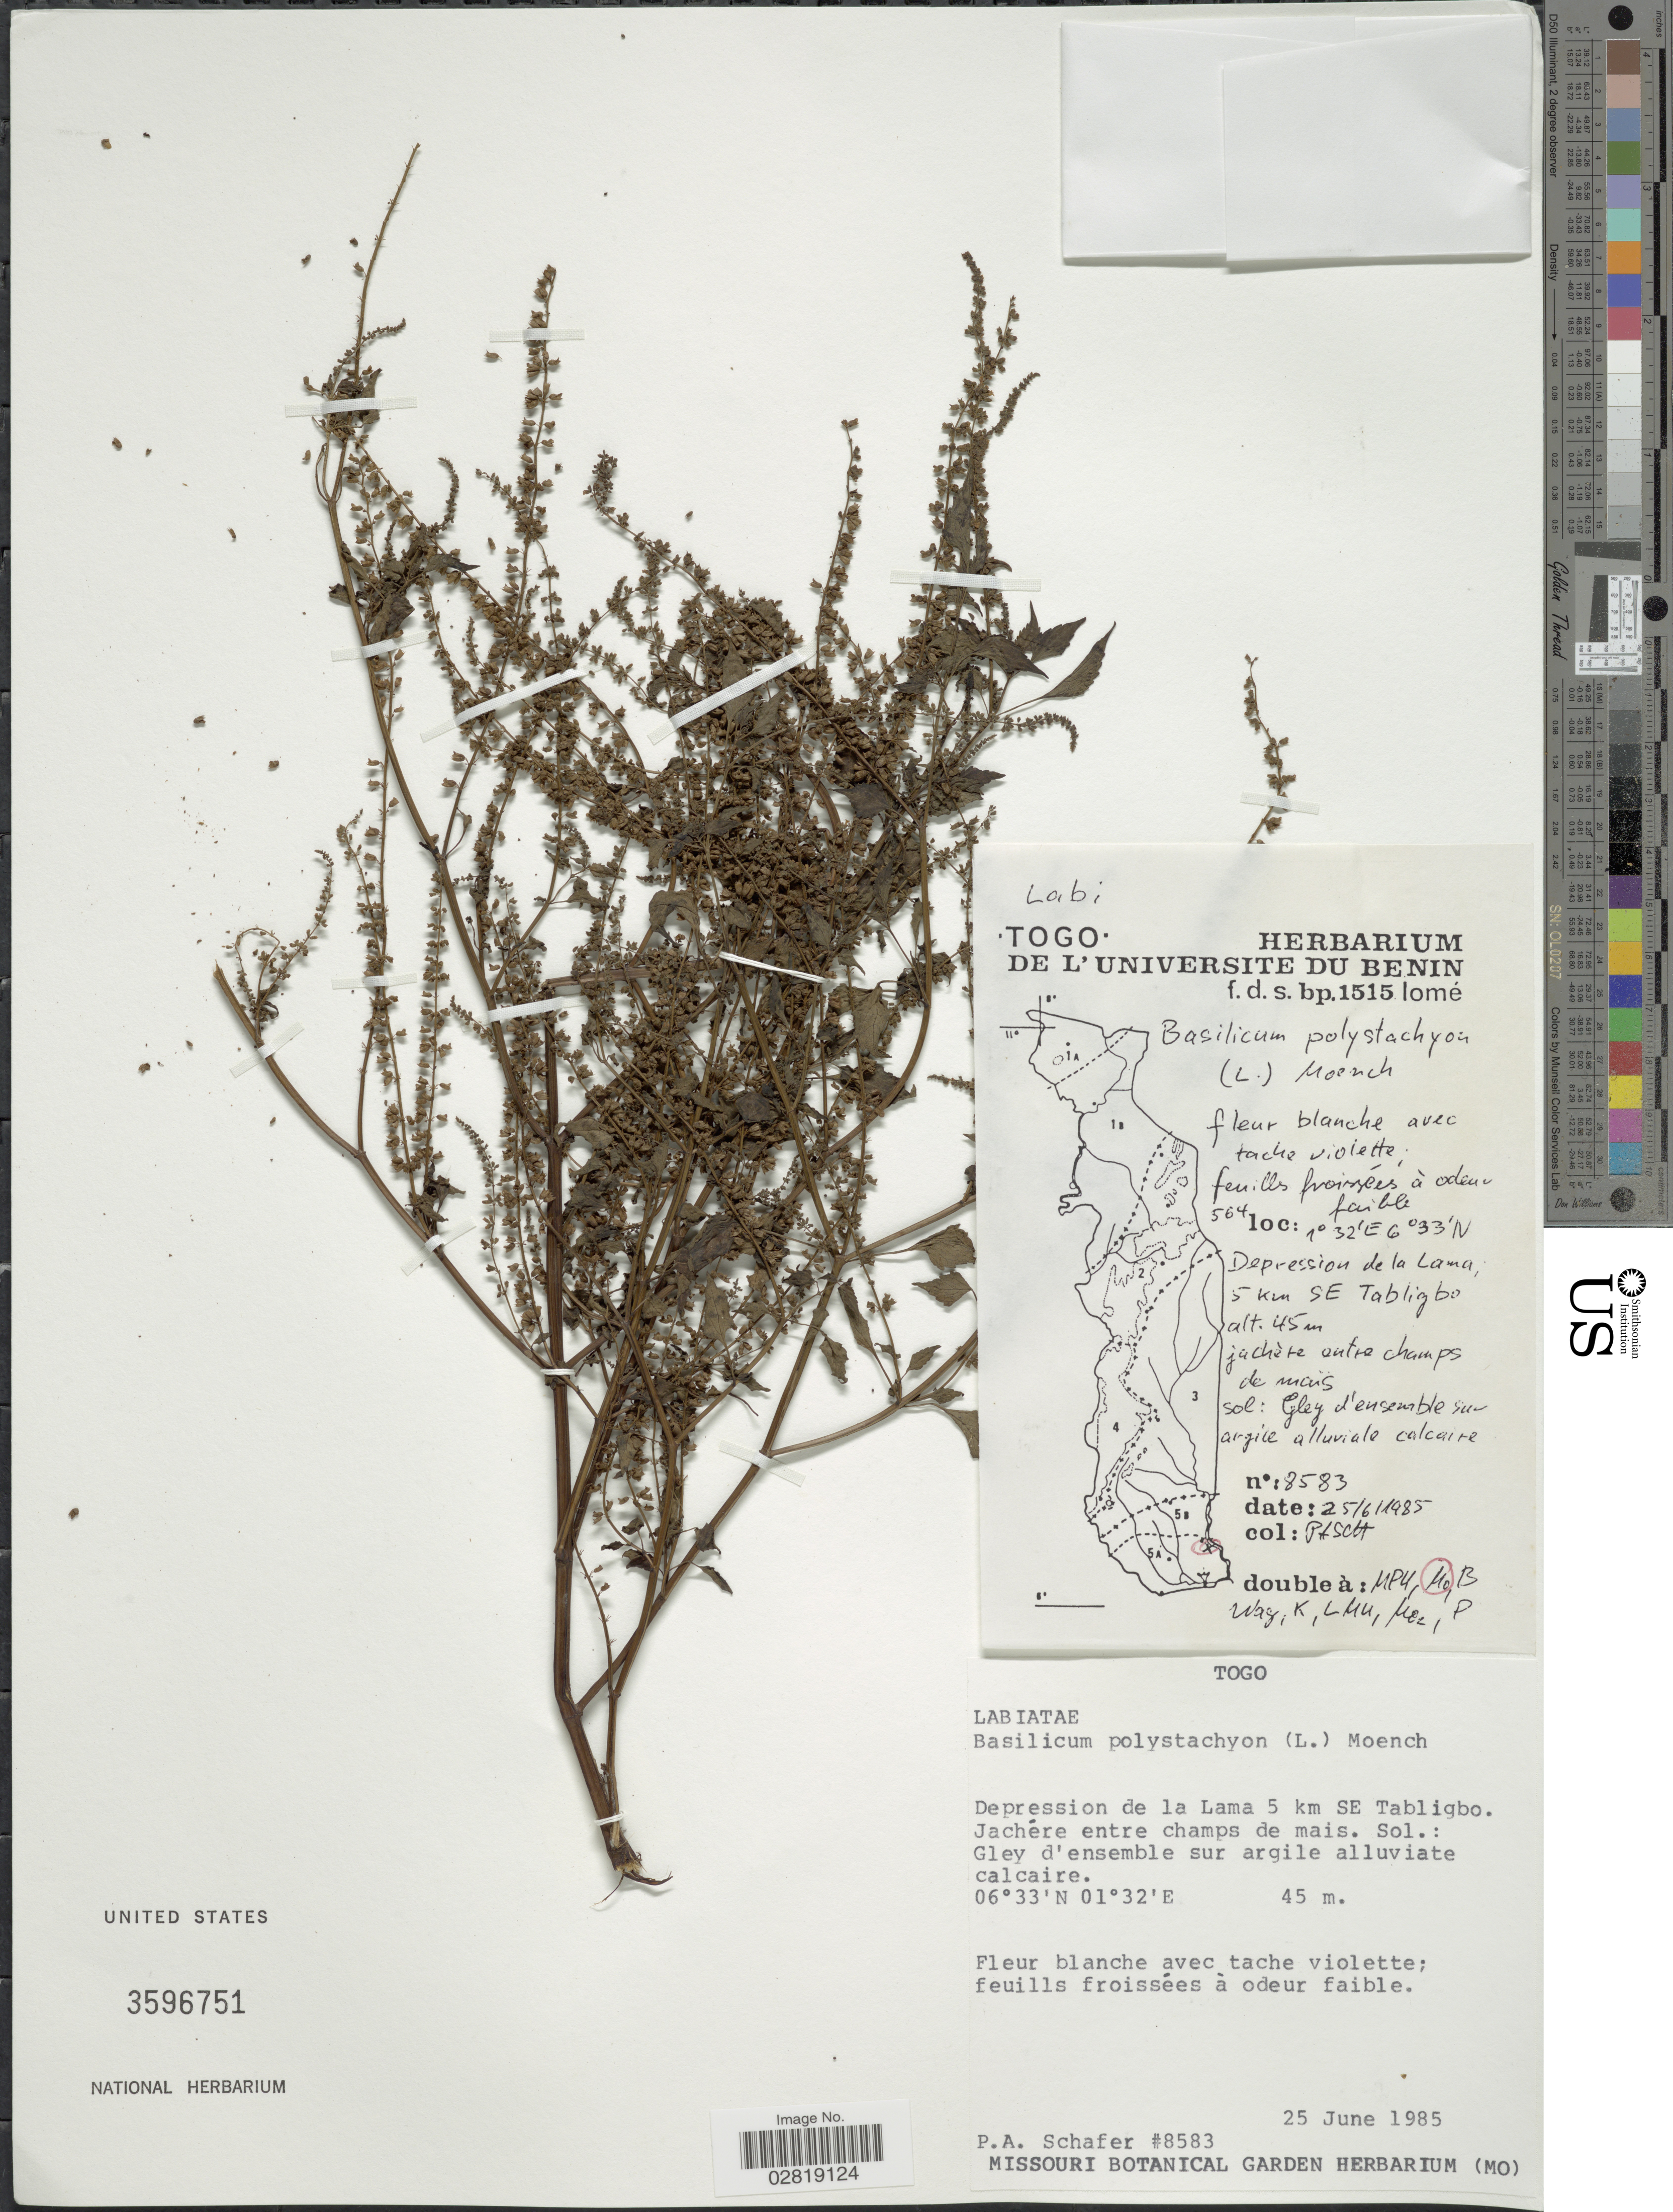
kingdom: Plantae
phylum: Tracheophyta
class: Magnoliopsida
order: Lamiales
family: Lamiaceae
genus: Basilicum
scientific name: Basilicum polystachyon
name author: (L.) Moench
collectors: P. Schafer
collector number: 8583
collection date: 1985-06-25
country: Togo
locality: Depression de la Lama 5 km SE Tabligbo. Jachére entre champs de mais.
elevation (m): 45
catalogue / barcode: US 3596751